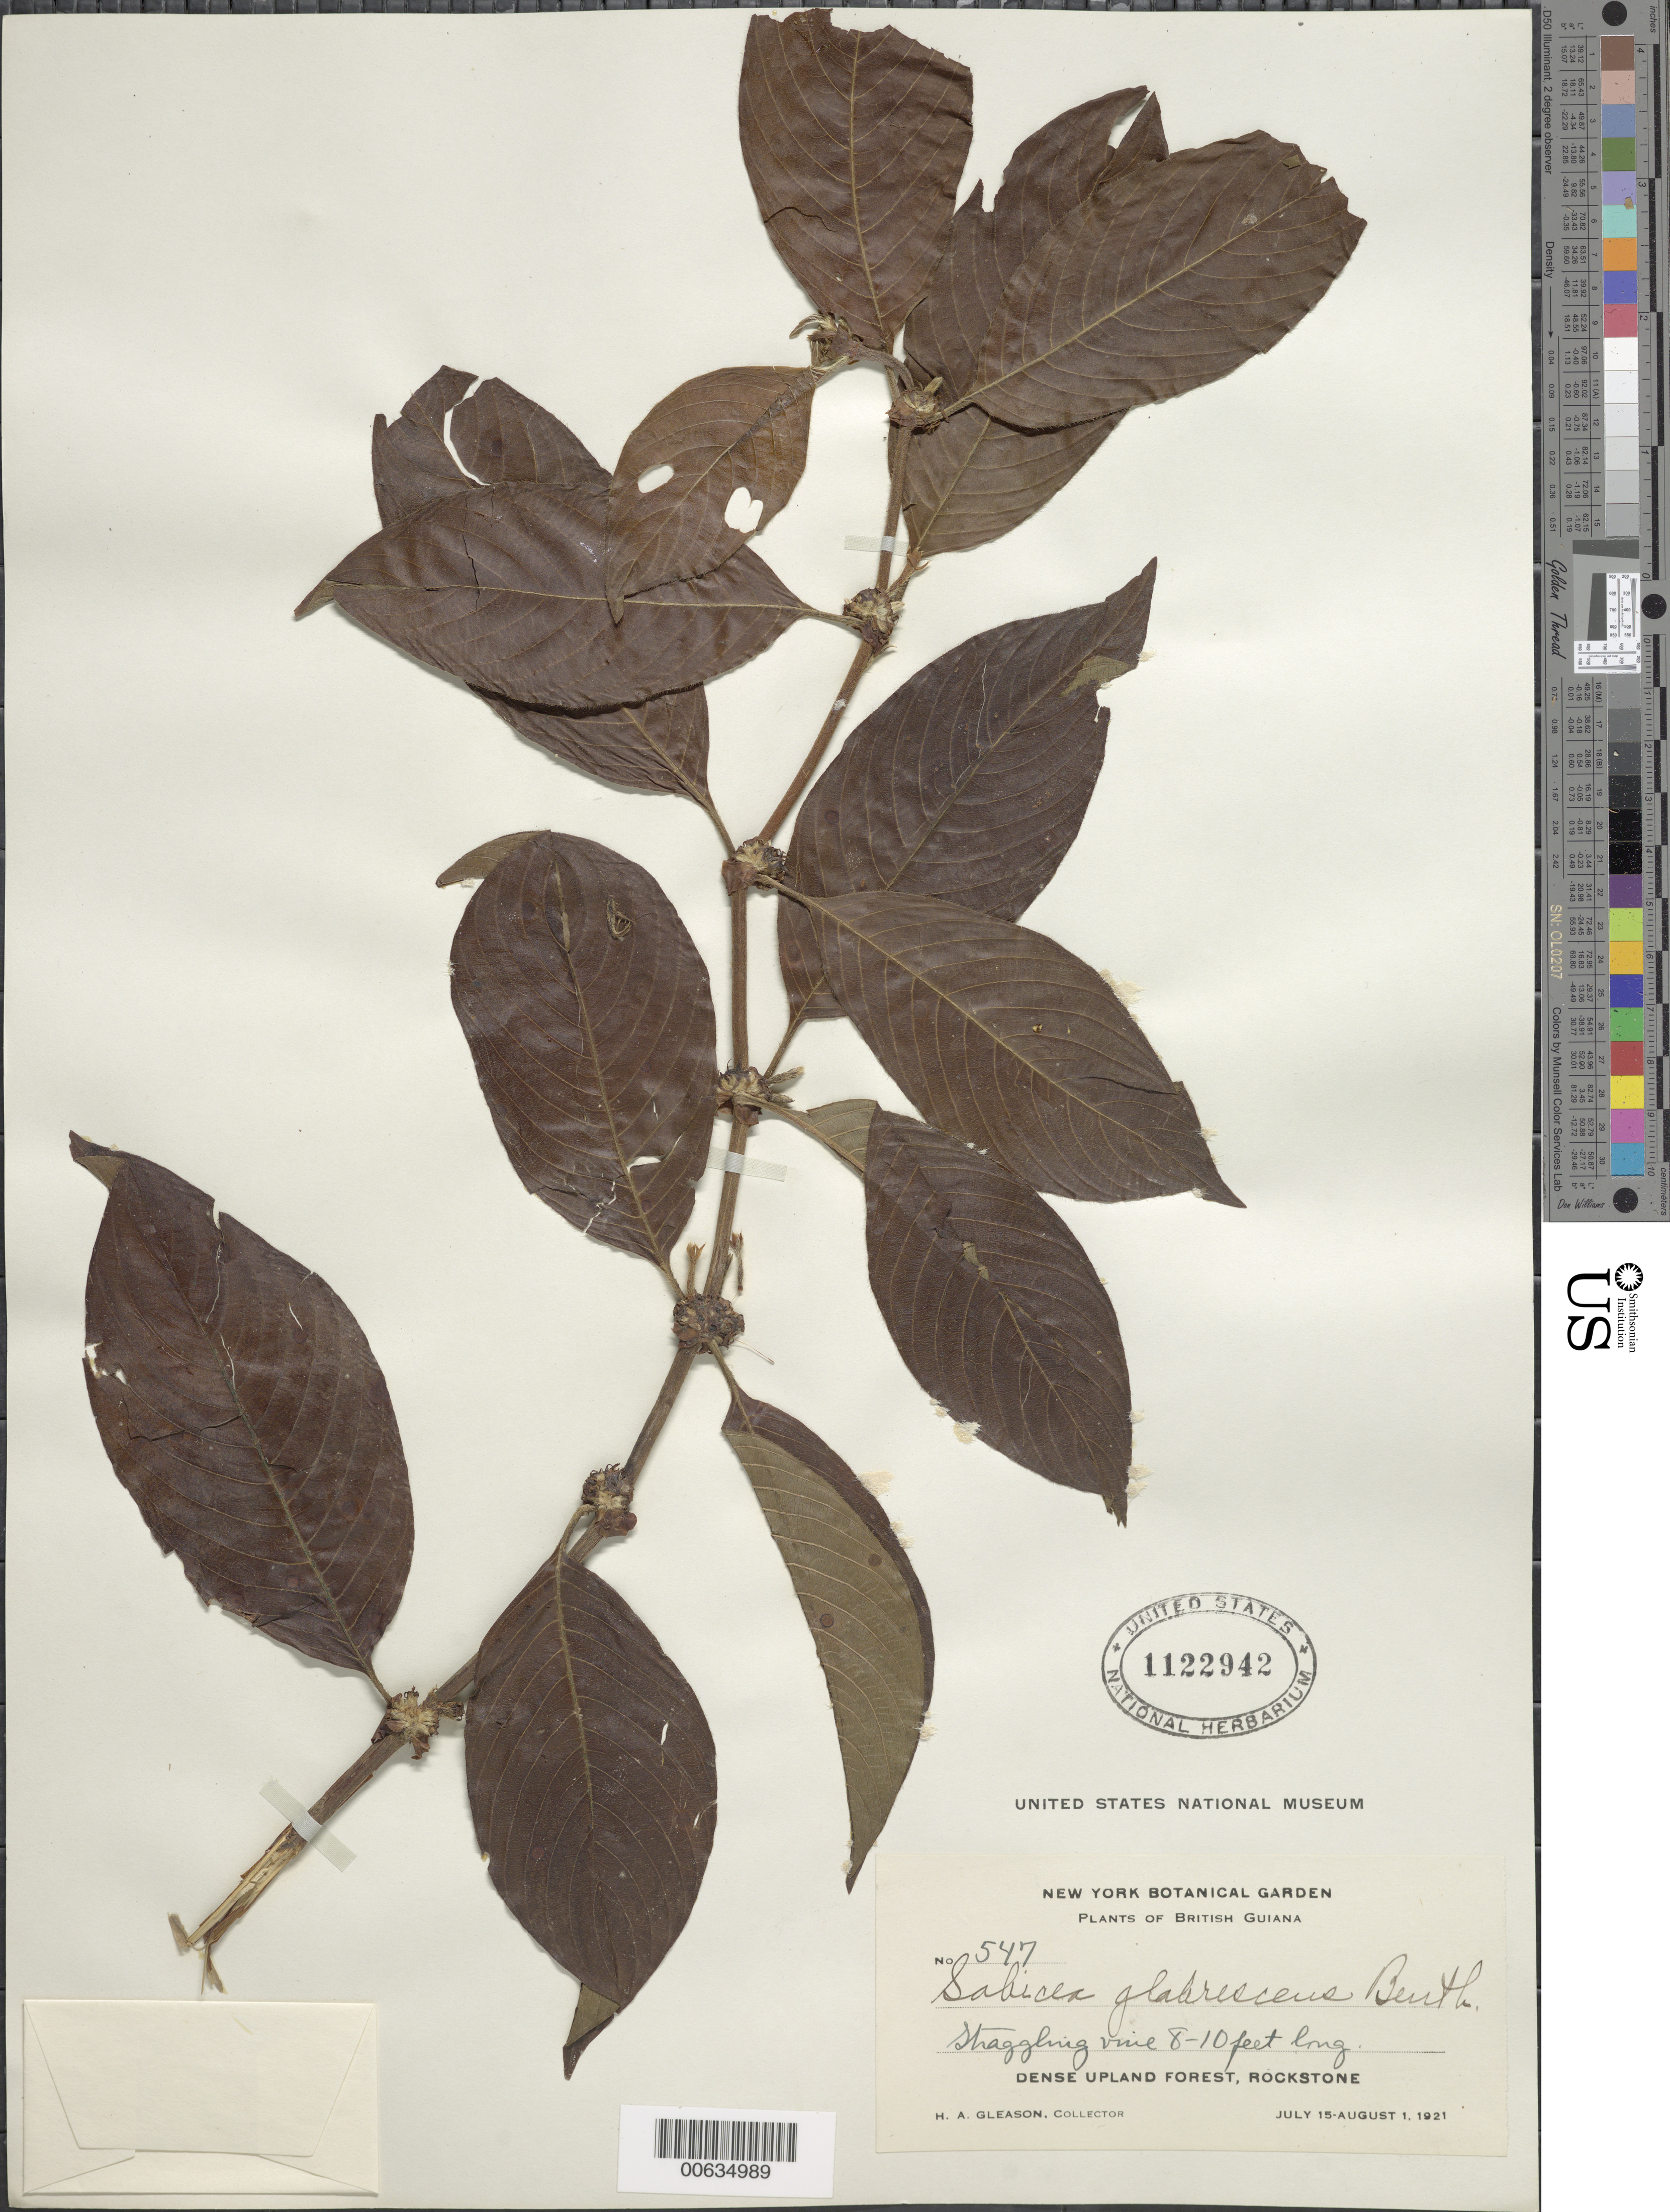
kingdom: Plantae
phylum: Tracheophyta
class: Magnoliopsida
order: Gentianales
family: Rubiaceae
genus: Sabicea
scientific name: Sabicea glabrescens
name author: Benth.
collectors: H. A. Gleason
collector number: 547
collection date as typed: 15-Jul-21 to 1-Aug-21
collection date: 1921-07-15/1921-08-01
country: Guyana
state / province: U. Demerara-Berbice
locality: Rockstone, in and about the village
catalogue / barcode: US 1122942